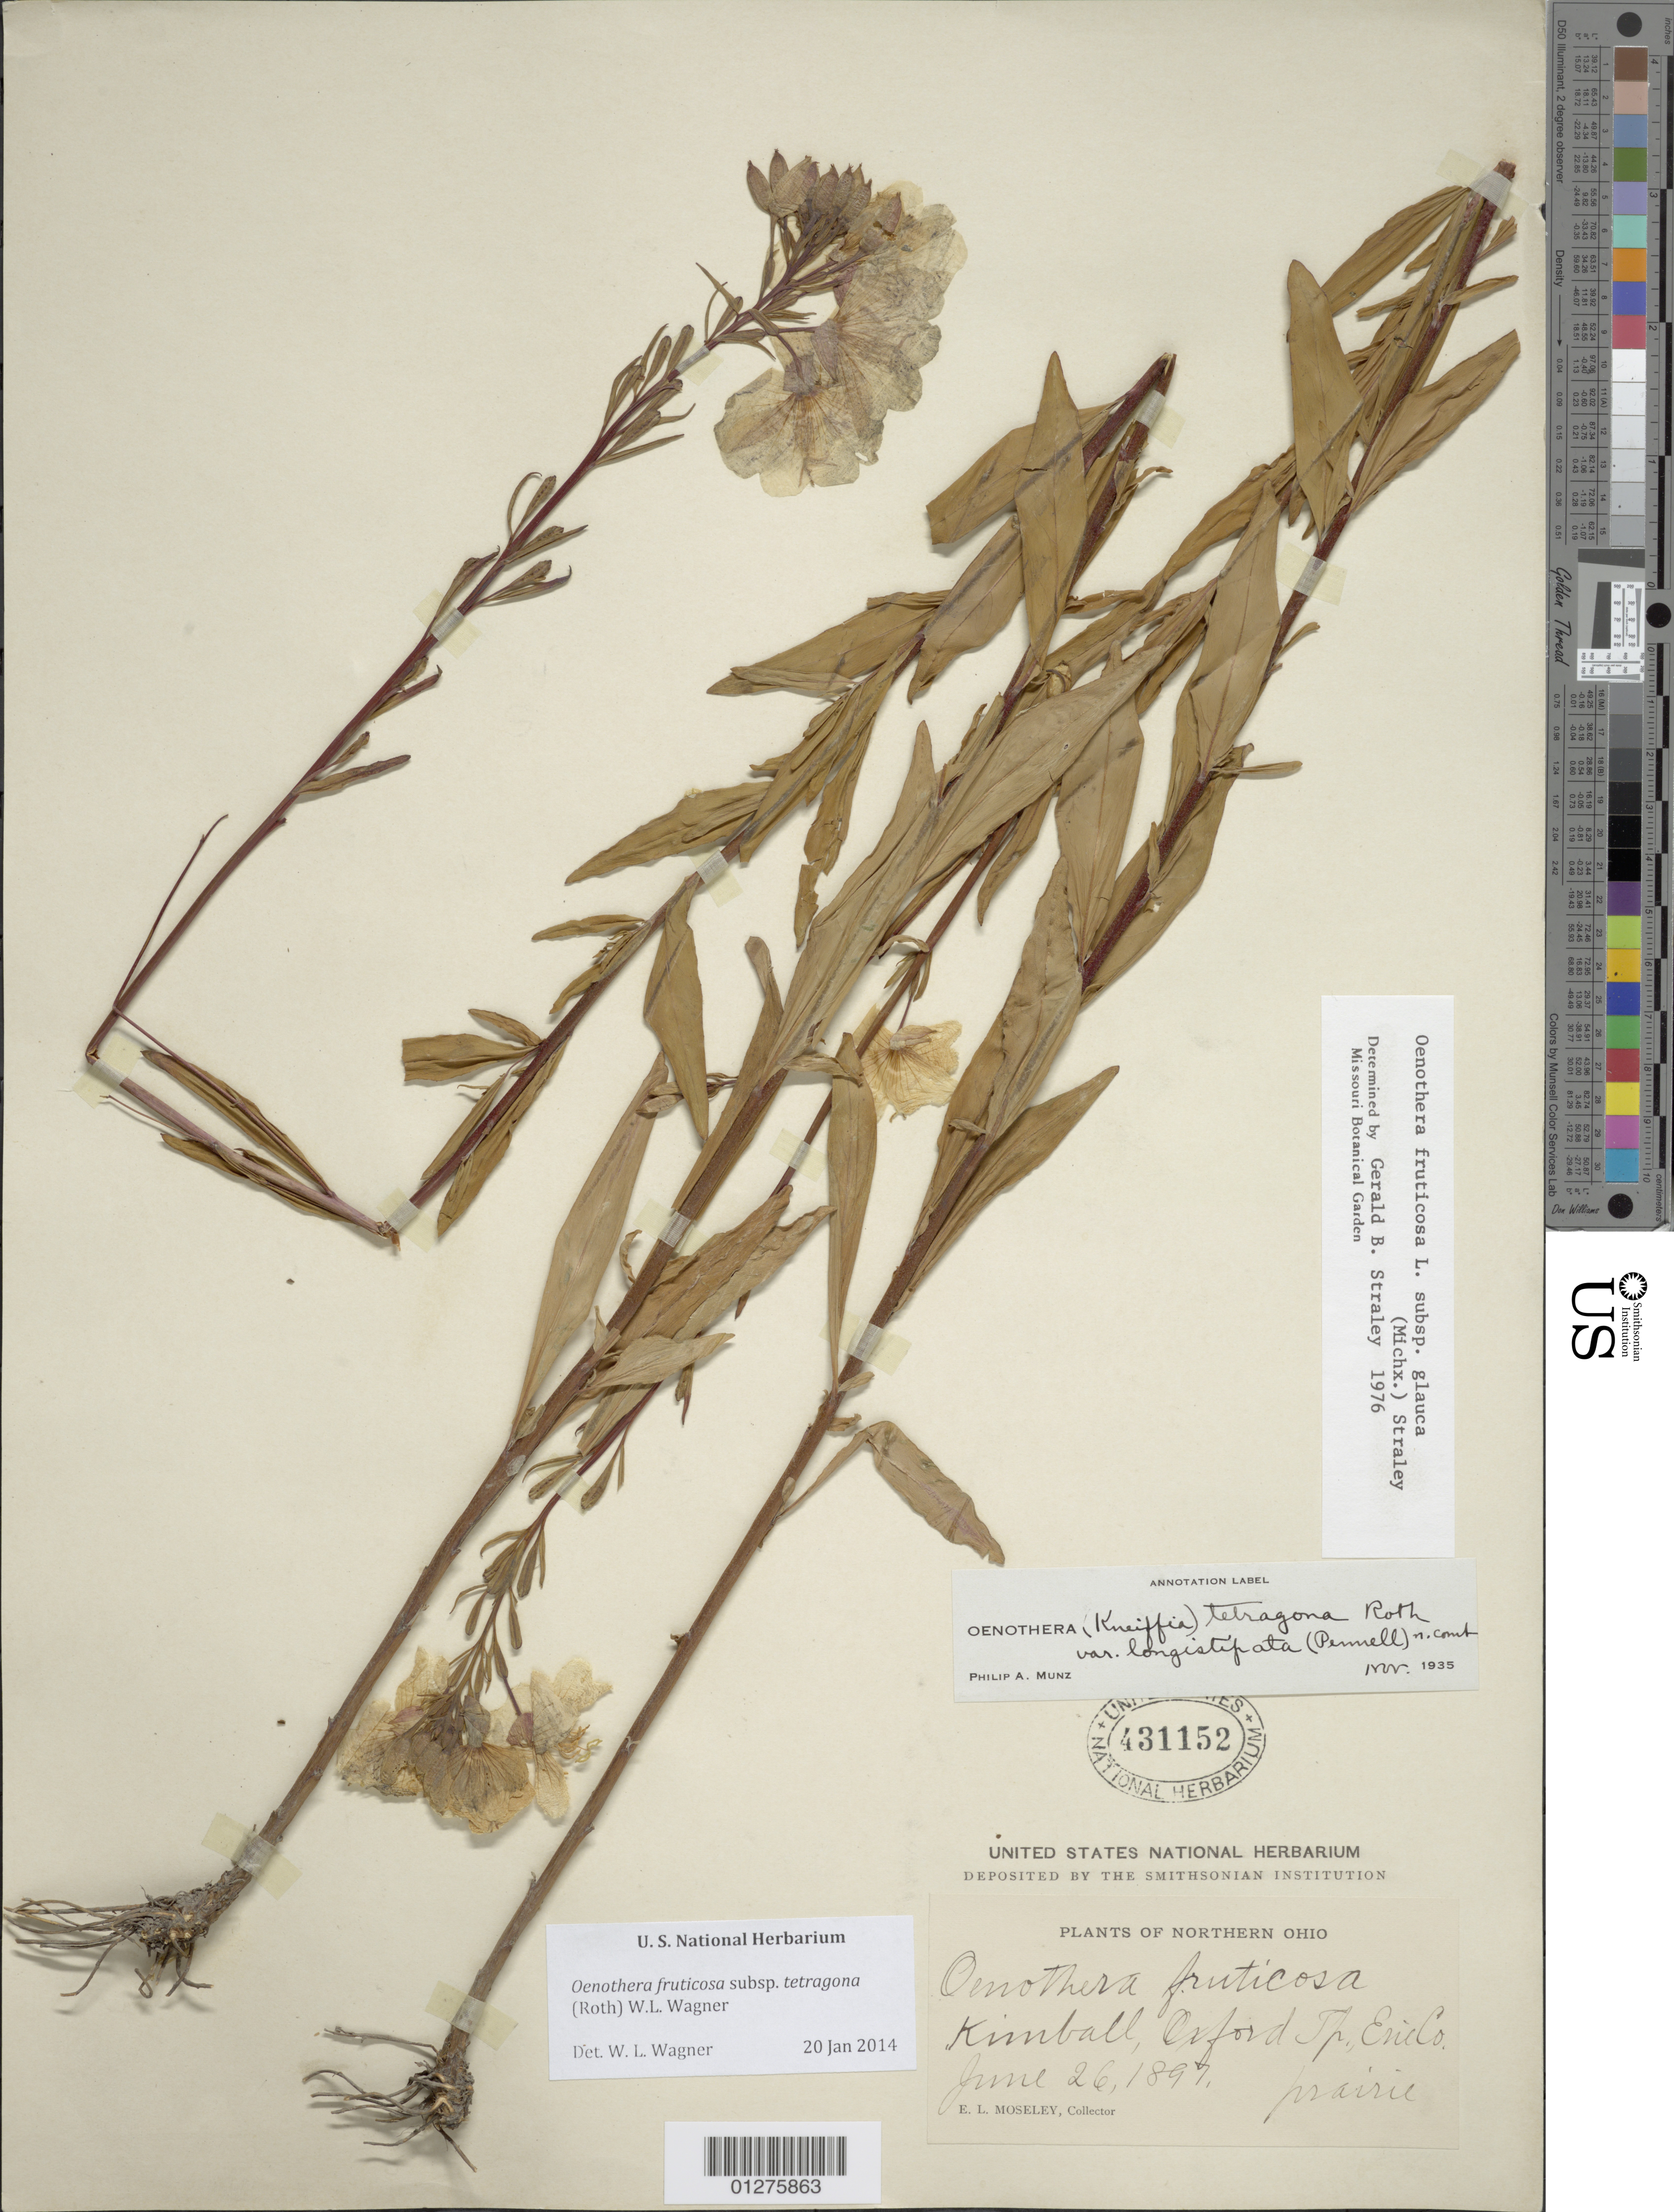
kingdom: Plantae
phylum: Tracheophyta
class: Magnoliopsida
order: Myrtales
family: Onagraceae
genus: Oenothera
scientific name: Oenothera fruticosa subsp. tetragona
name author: (Roth) W.L. Wagner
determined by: Wagner, W. L., (BOT), Smithsonian Institution - National Museum of Natural History (UNITED STATES)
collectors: E. Moseley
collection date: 1895-06-26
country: United States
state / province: Ohio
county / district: Erie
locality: Kimball.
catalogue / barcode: US 431152